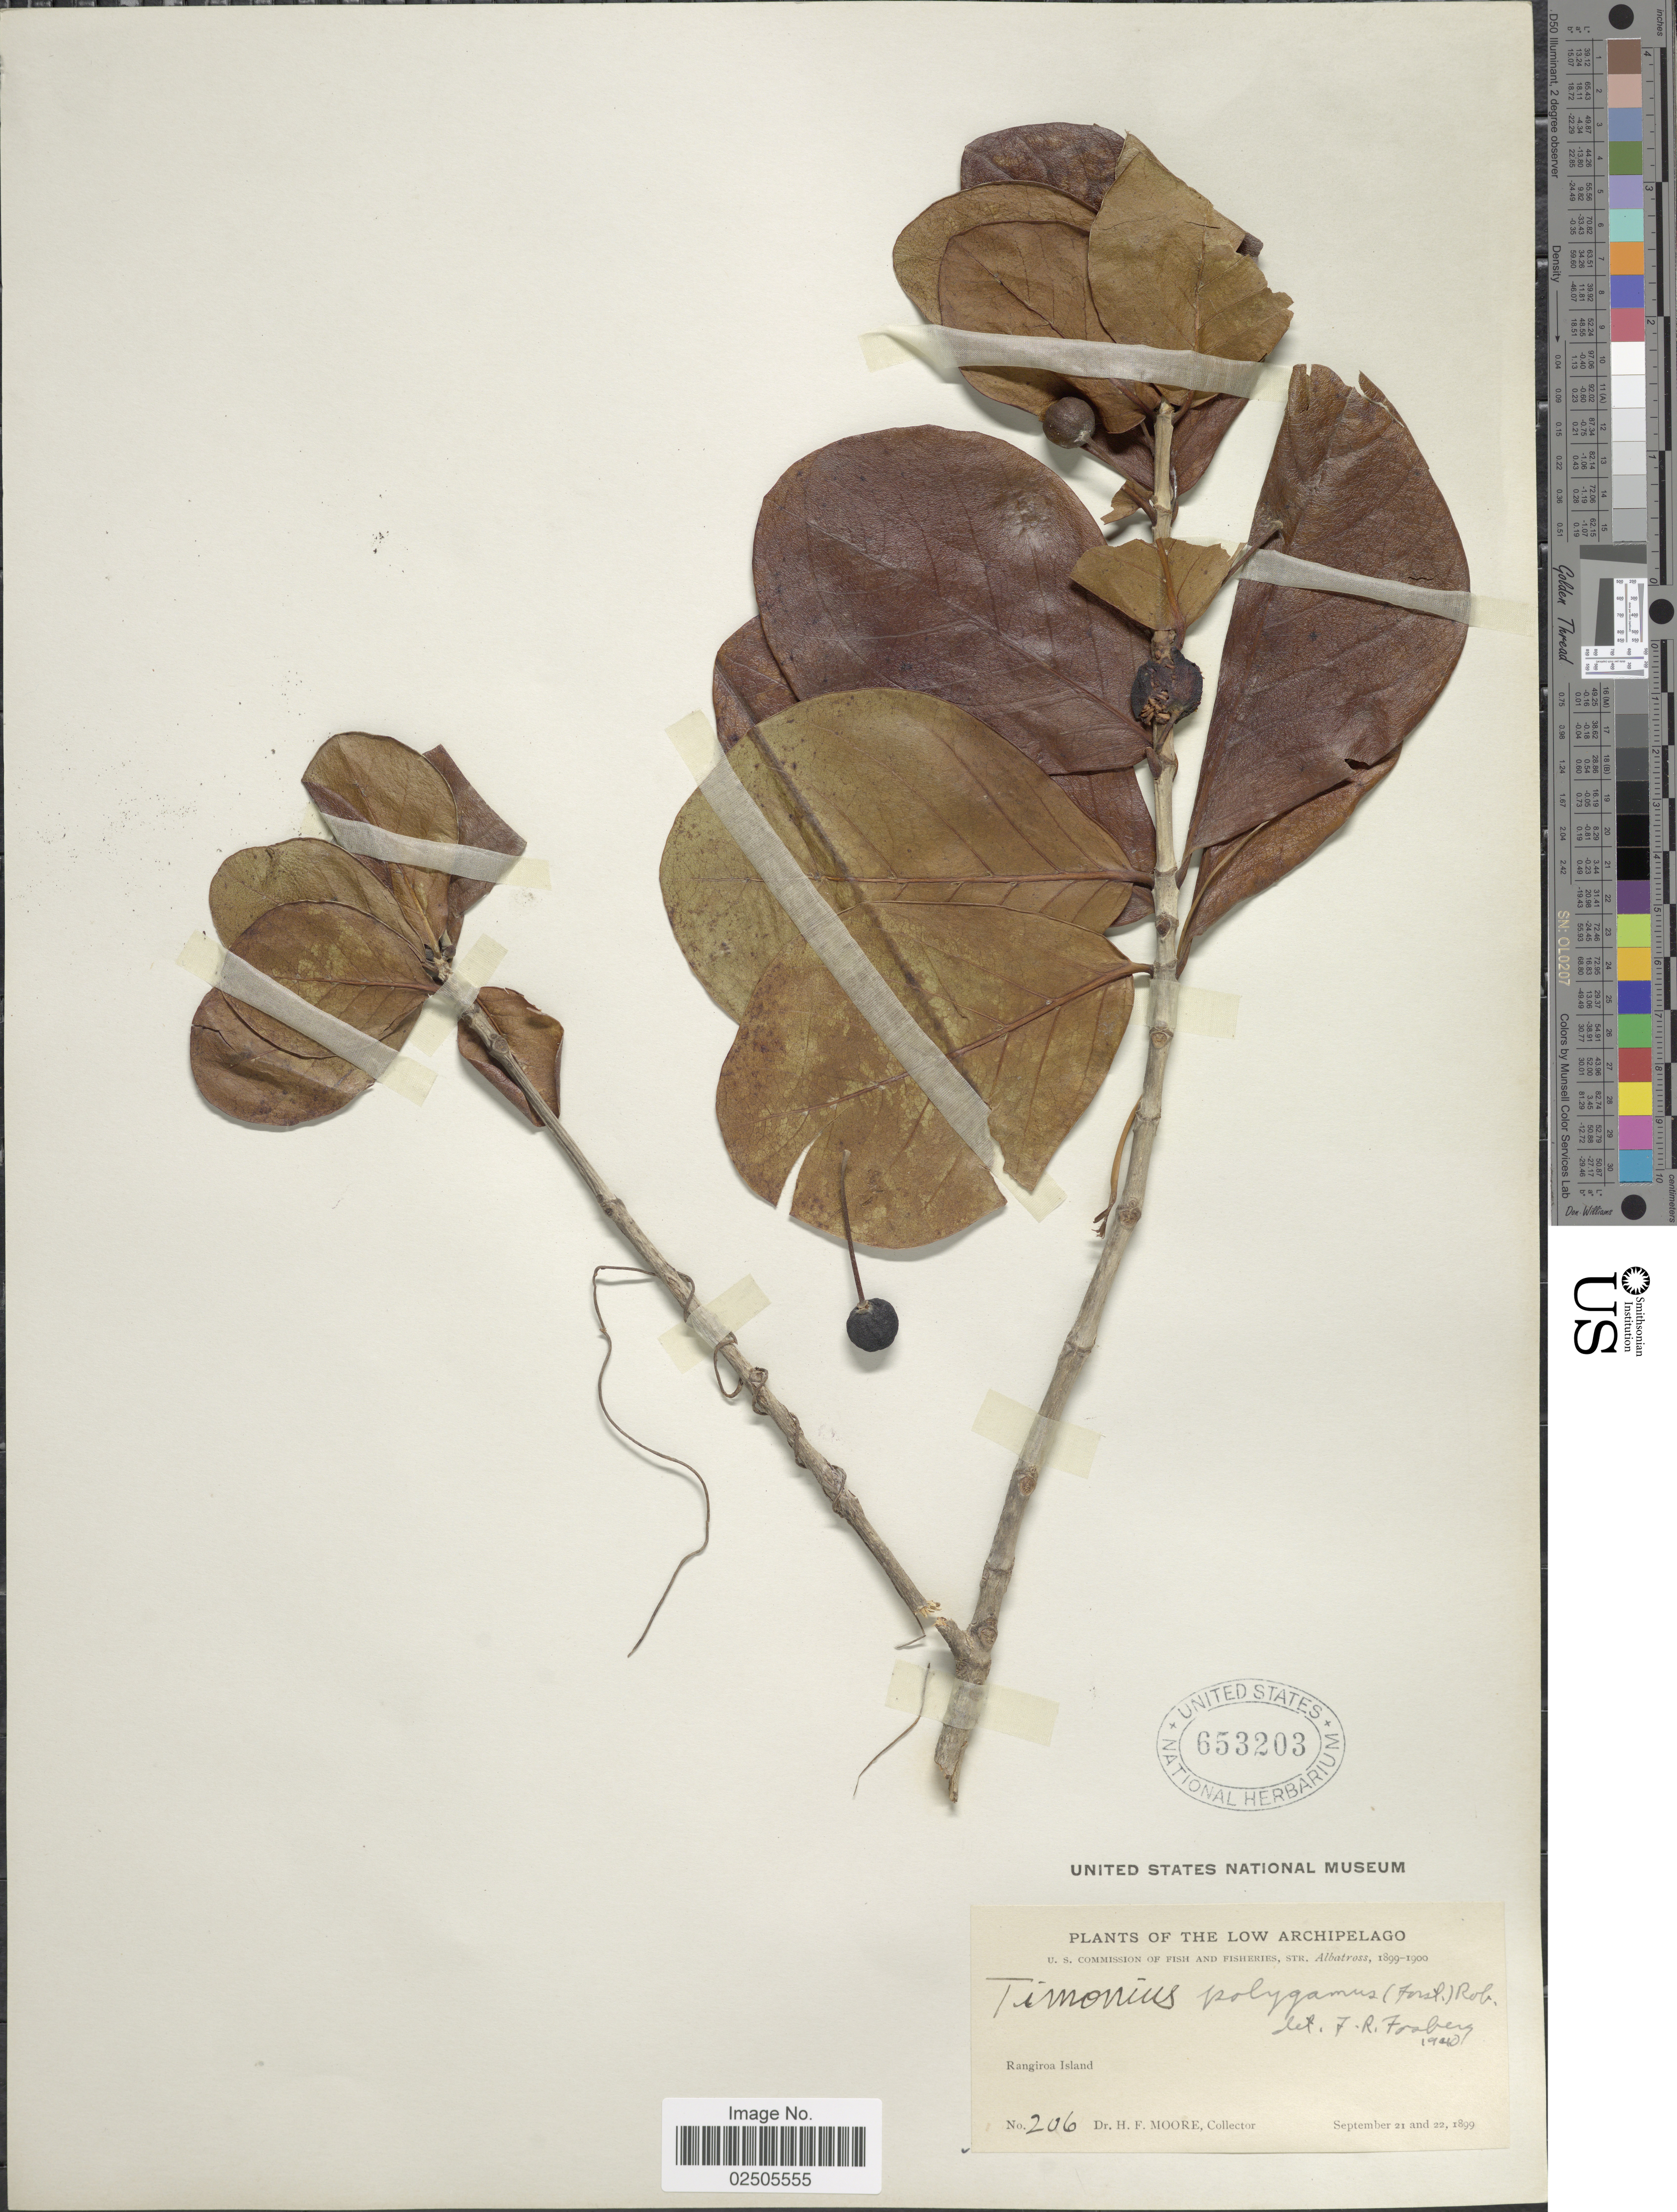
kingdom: Plantae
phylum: Tracheophyta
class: Magnoliopsida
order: Gentianales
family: Rubiaceae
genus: Timonius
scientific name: Timonius polygamus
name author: (G. Forst.) Rob.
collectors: H. F. Moore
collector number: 206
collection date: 1899-09-21/1899-09-22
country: French Polynesia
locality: The Low Archipelago, Rangiroa Island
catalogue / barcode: US 653203